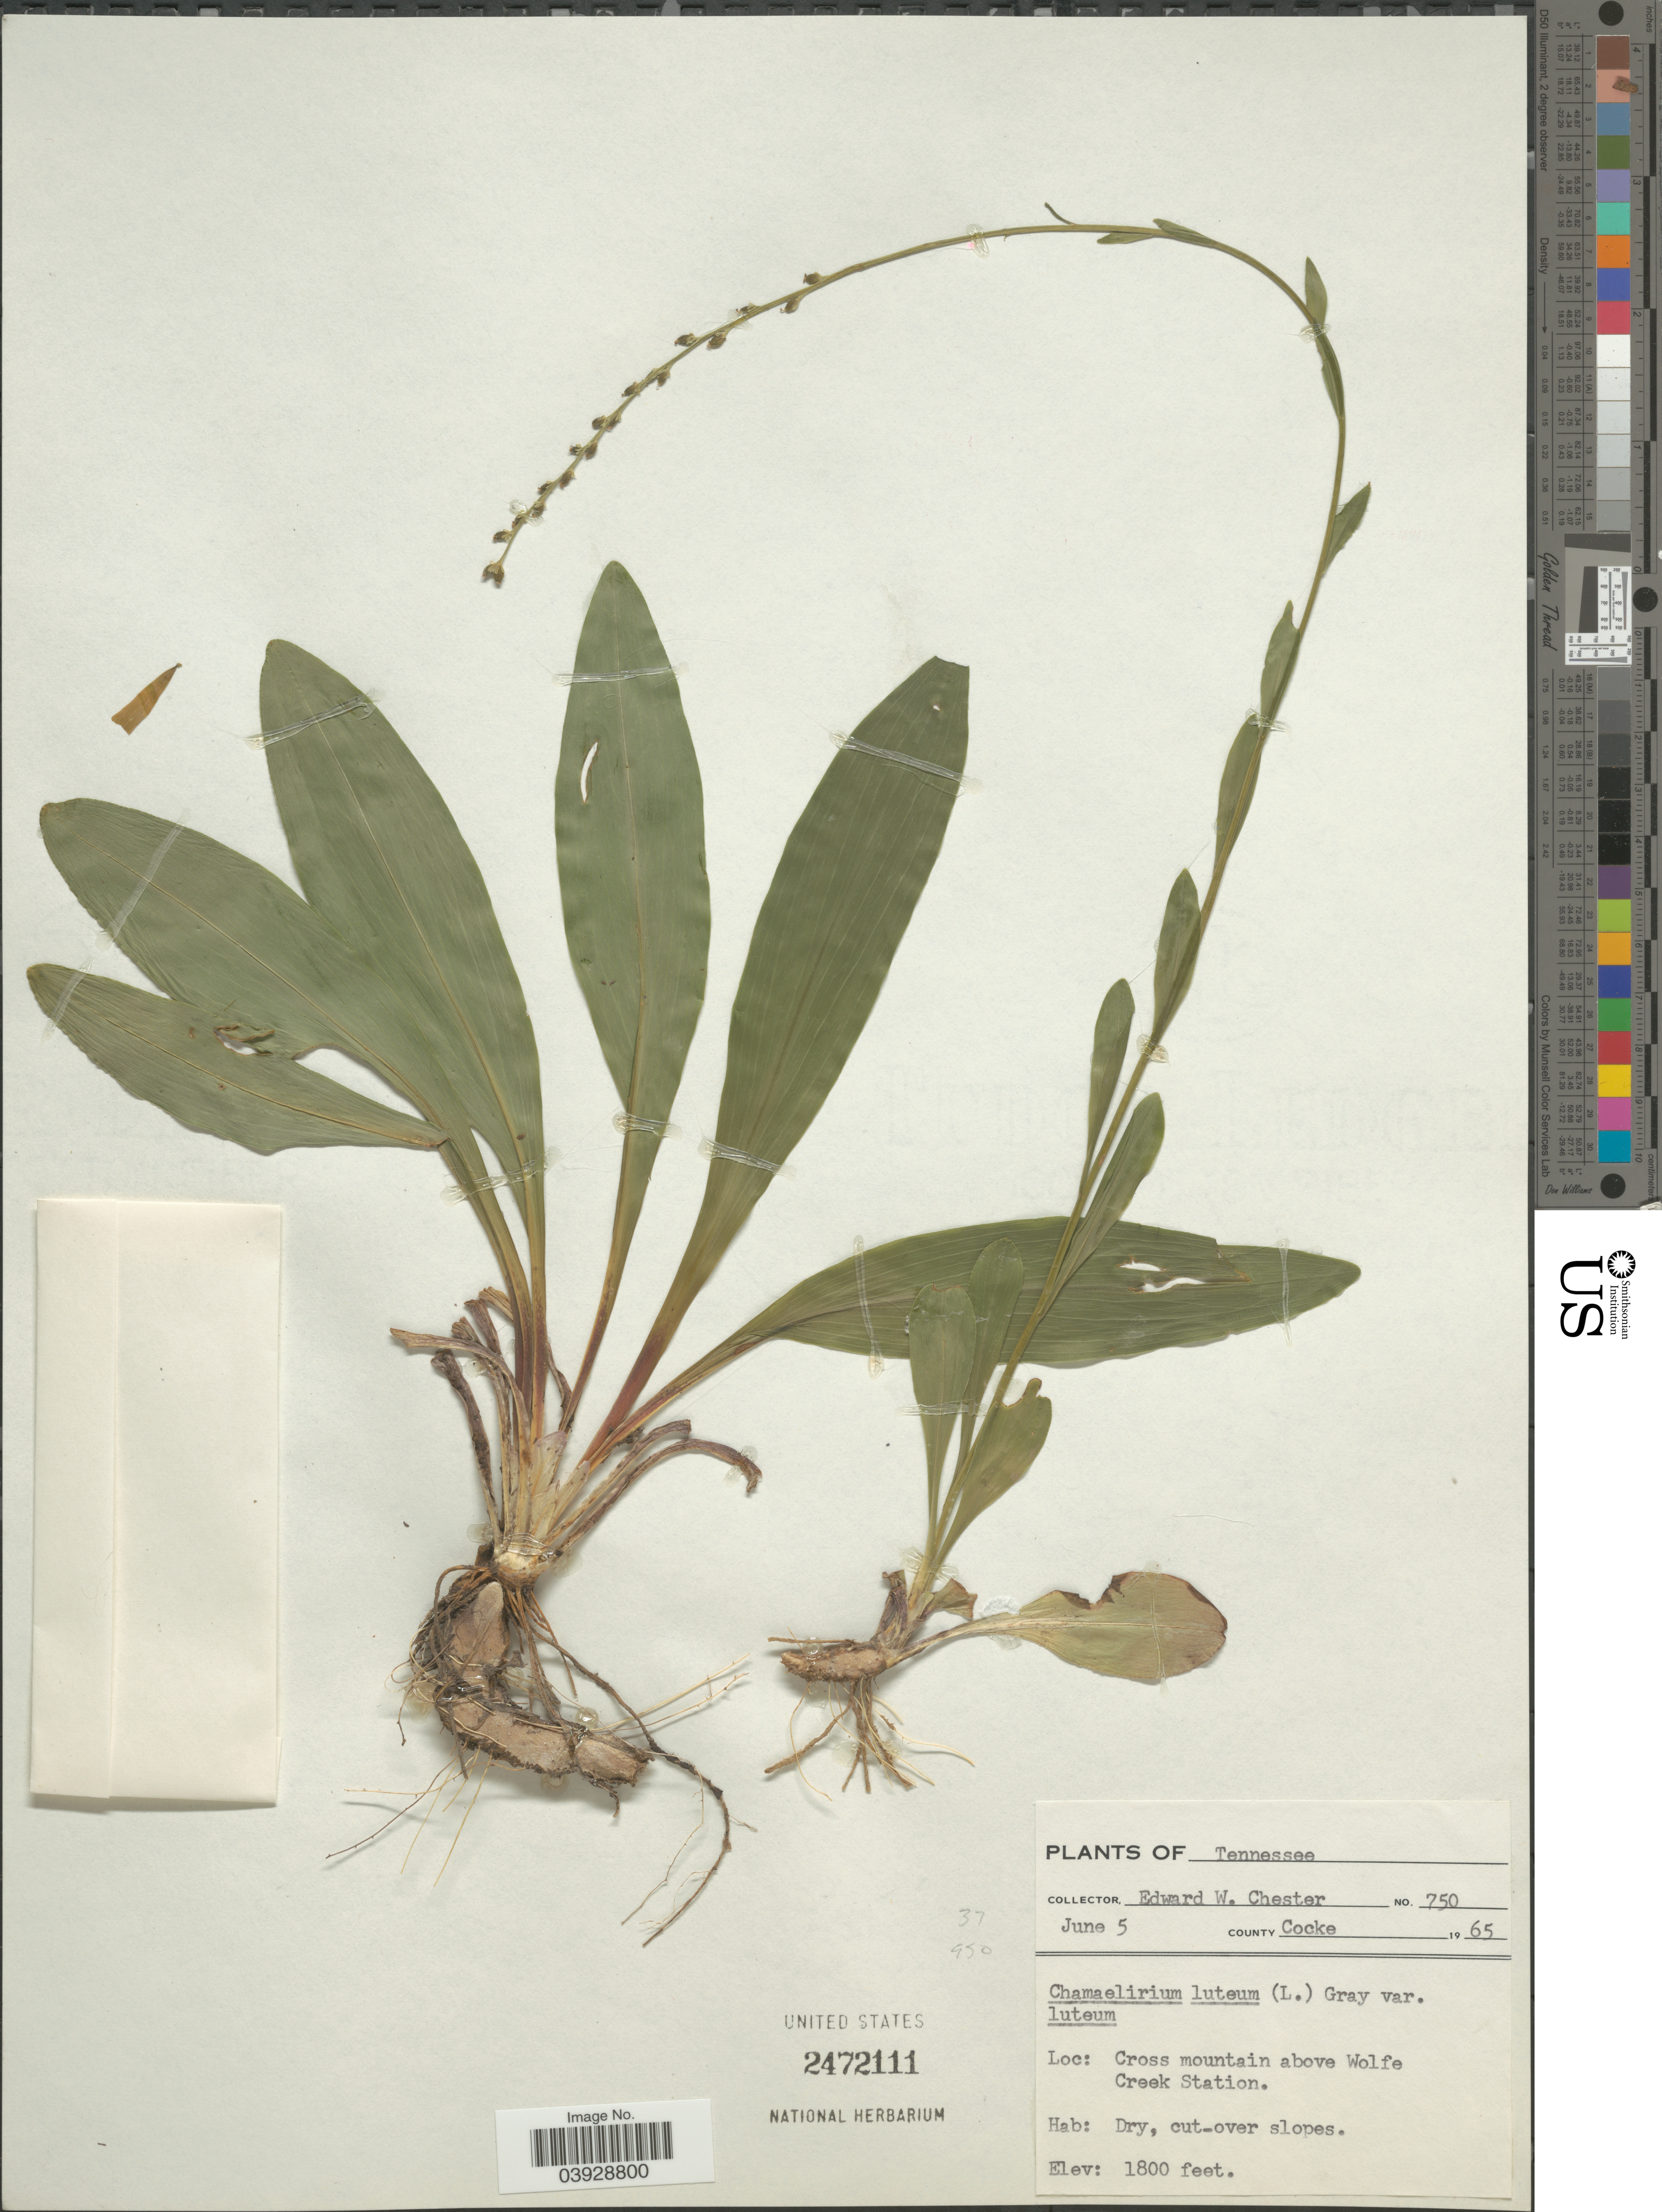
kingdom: Plantae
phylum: Tracheophyta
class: Liliopsida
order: Liliales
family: Melanthiaceae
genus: Chamaelirium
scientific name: Chamaelirium luteum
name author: (L.) A. Gray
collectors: E. W. Chester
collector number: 750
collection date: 1965-06-05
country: United States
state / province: Tennessee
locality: County Cocke. Cross mountain above Wolfe Creek Station.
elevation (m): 549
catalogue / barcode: US 2472111